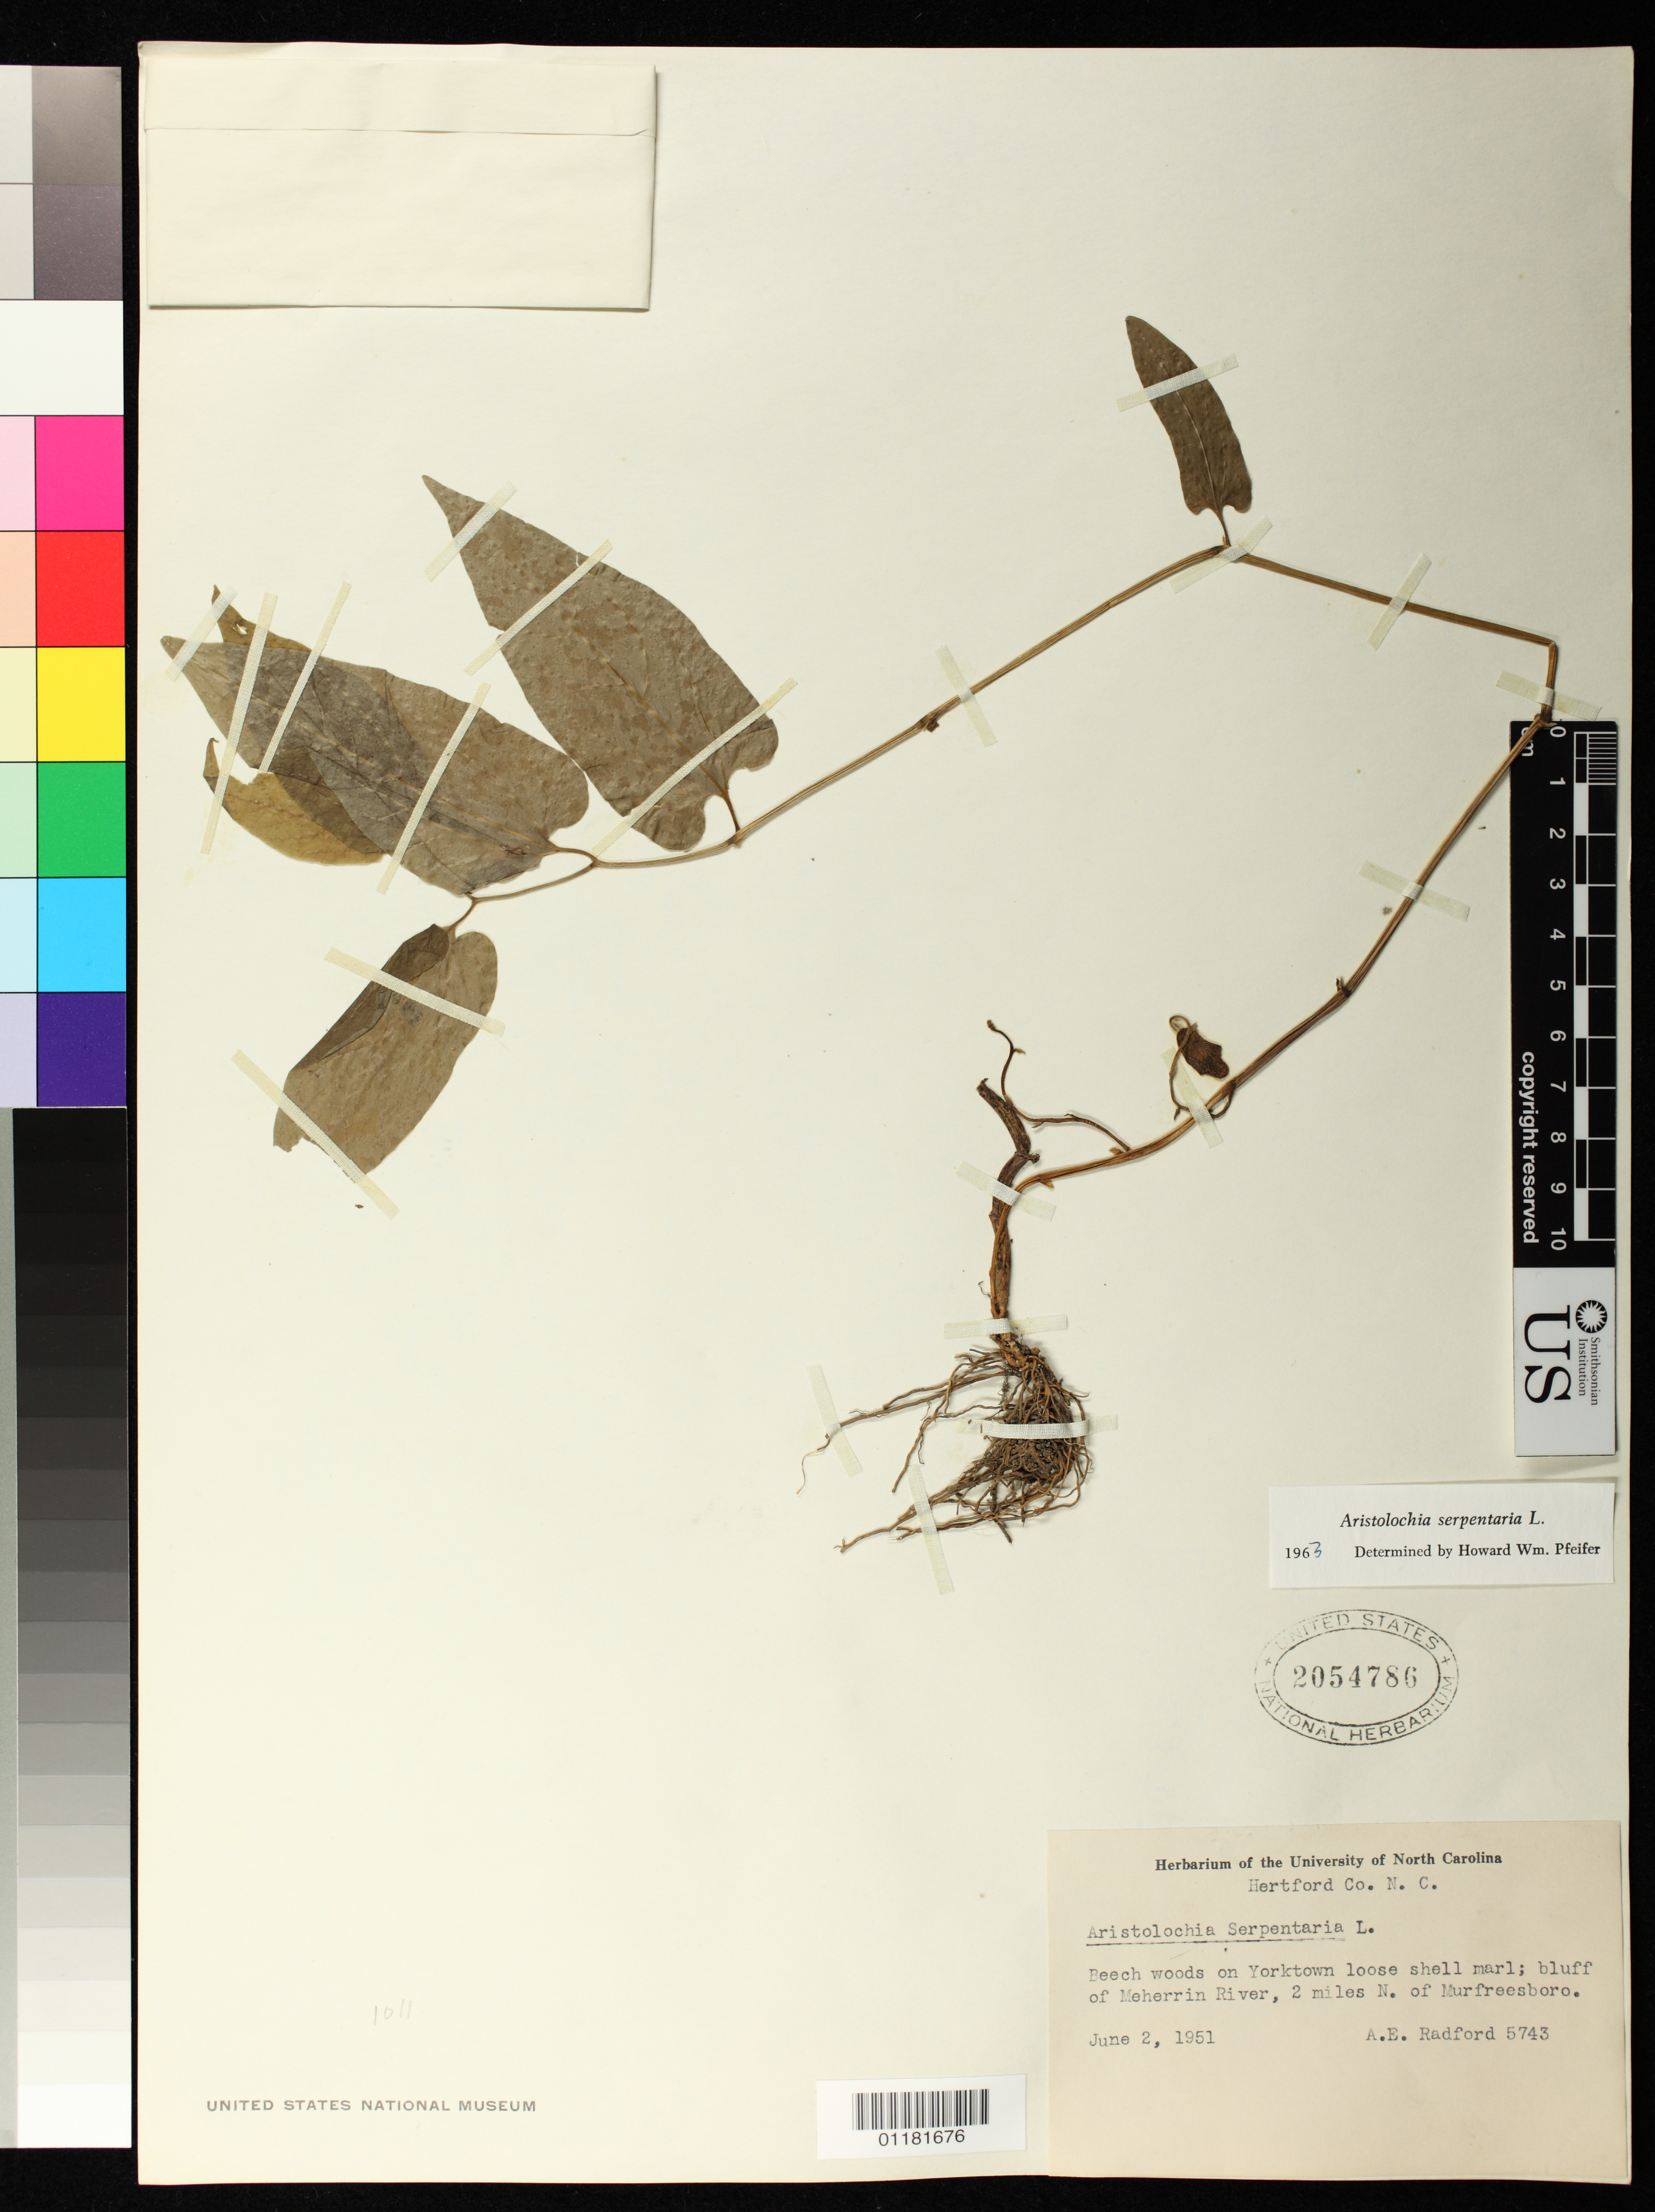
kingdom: Plantae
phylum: Tracheophyta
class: Magnoliopsida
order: Piperales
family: Aristolochiaceae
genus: Aristolochia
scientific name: Aristolochia serpentaria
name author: L.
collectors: A. E. Radford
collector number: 5743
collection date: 1951-06-02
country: United States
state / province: North Carolina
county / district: Hertford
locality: Beech woods on Yorktown loose shell marl; bluff of Meherrin River, 2 miles N. of Murfreesboro, Hertford County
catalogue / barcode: US 2054786